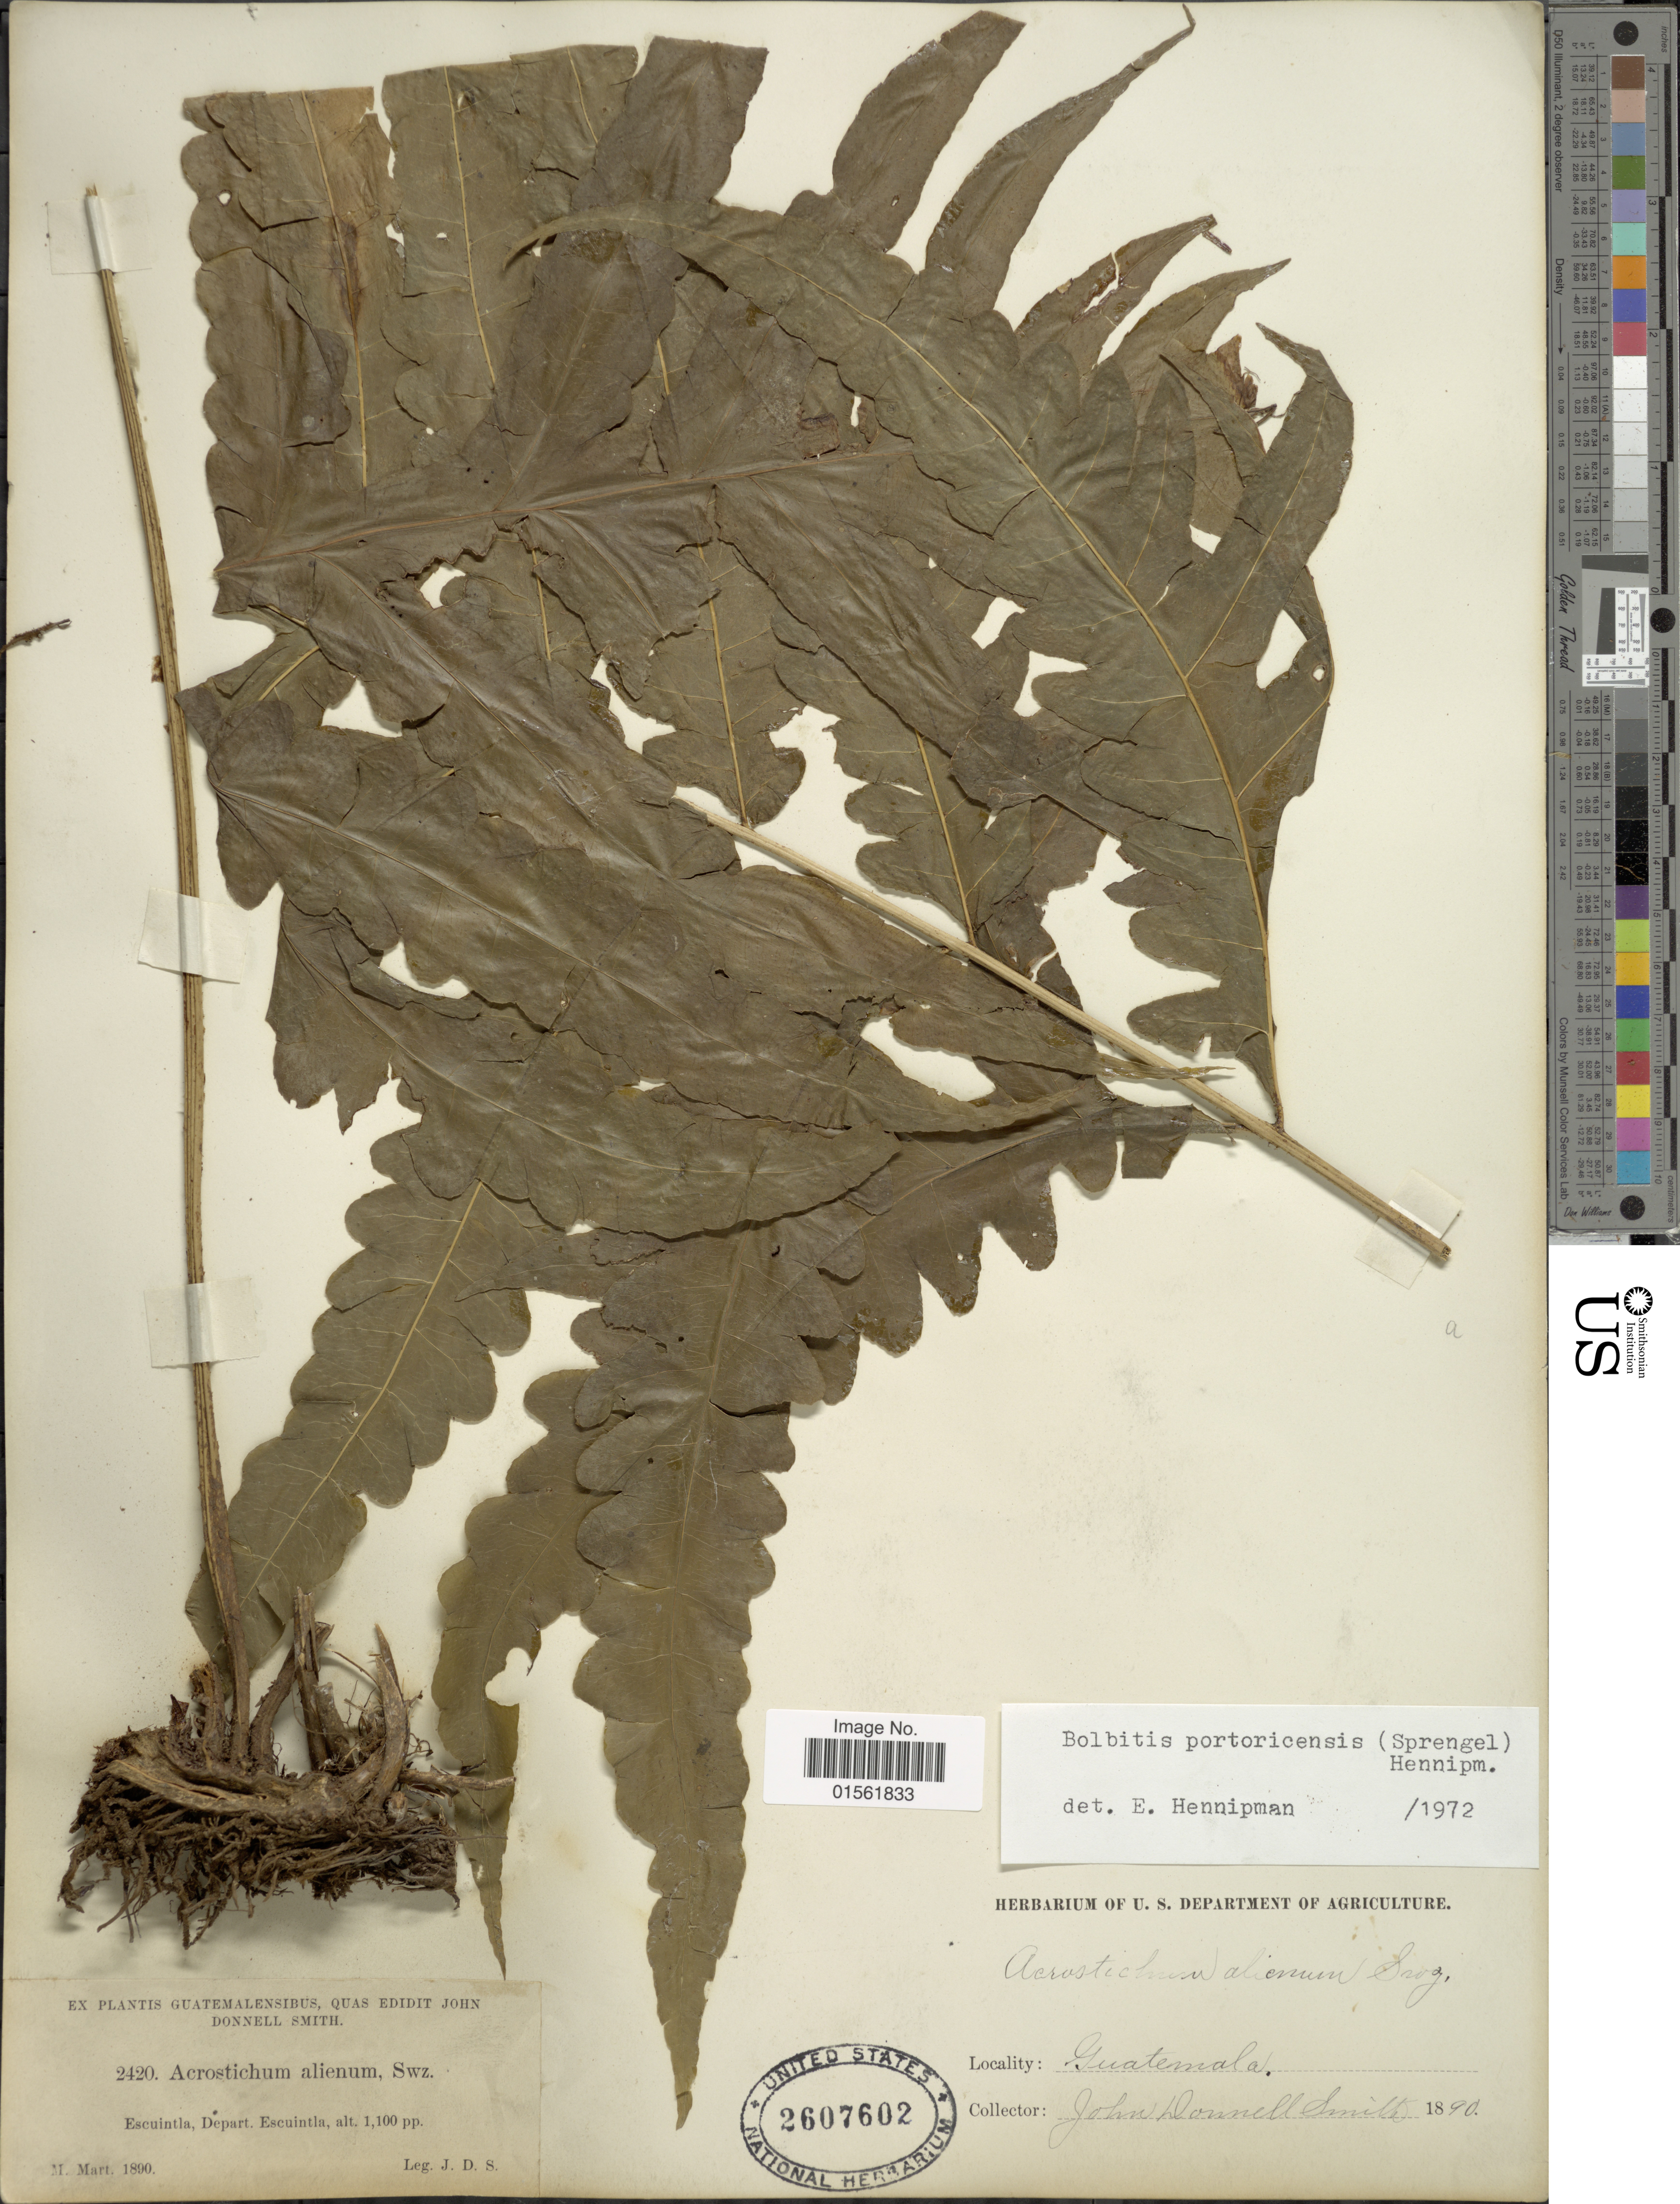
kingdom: Plantae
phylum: Tracheophyta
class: Polypodiopsida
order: Polypodiales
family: Dryopteridaceae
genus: Bolbitis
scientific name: Bolbitis portoricensis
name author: (Spreng.) Hennipman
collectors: J. Donnell Smith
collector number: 2420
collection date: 1890-03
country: Guatemala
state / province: Escuintla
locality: Escuintla, Depart. Escuintla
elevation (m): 335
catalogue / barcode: US 2607602